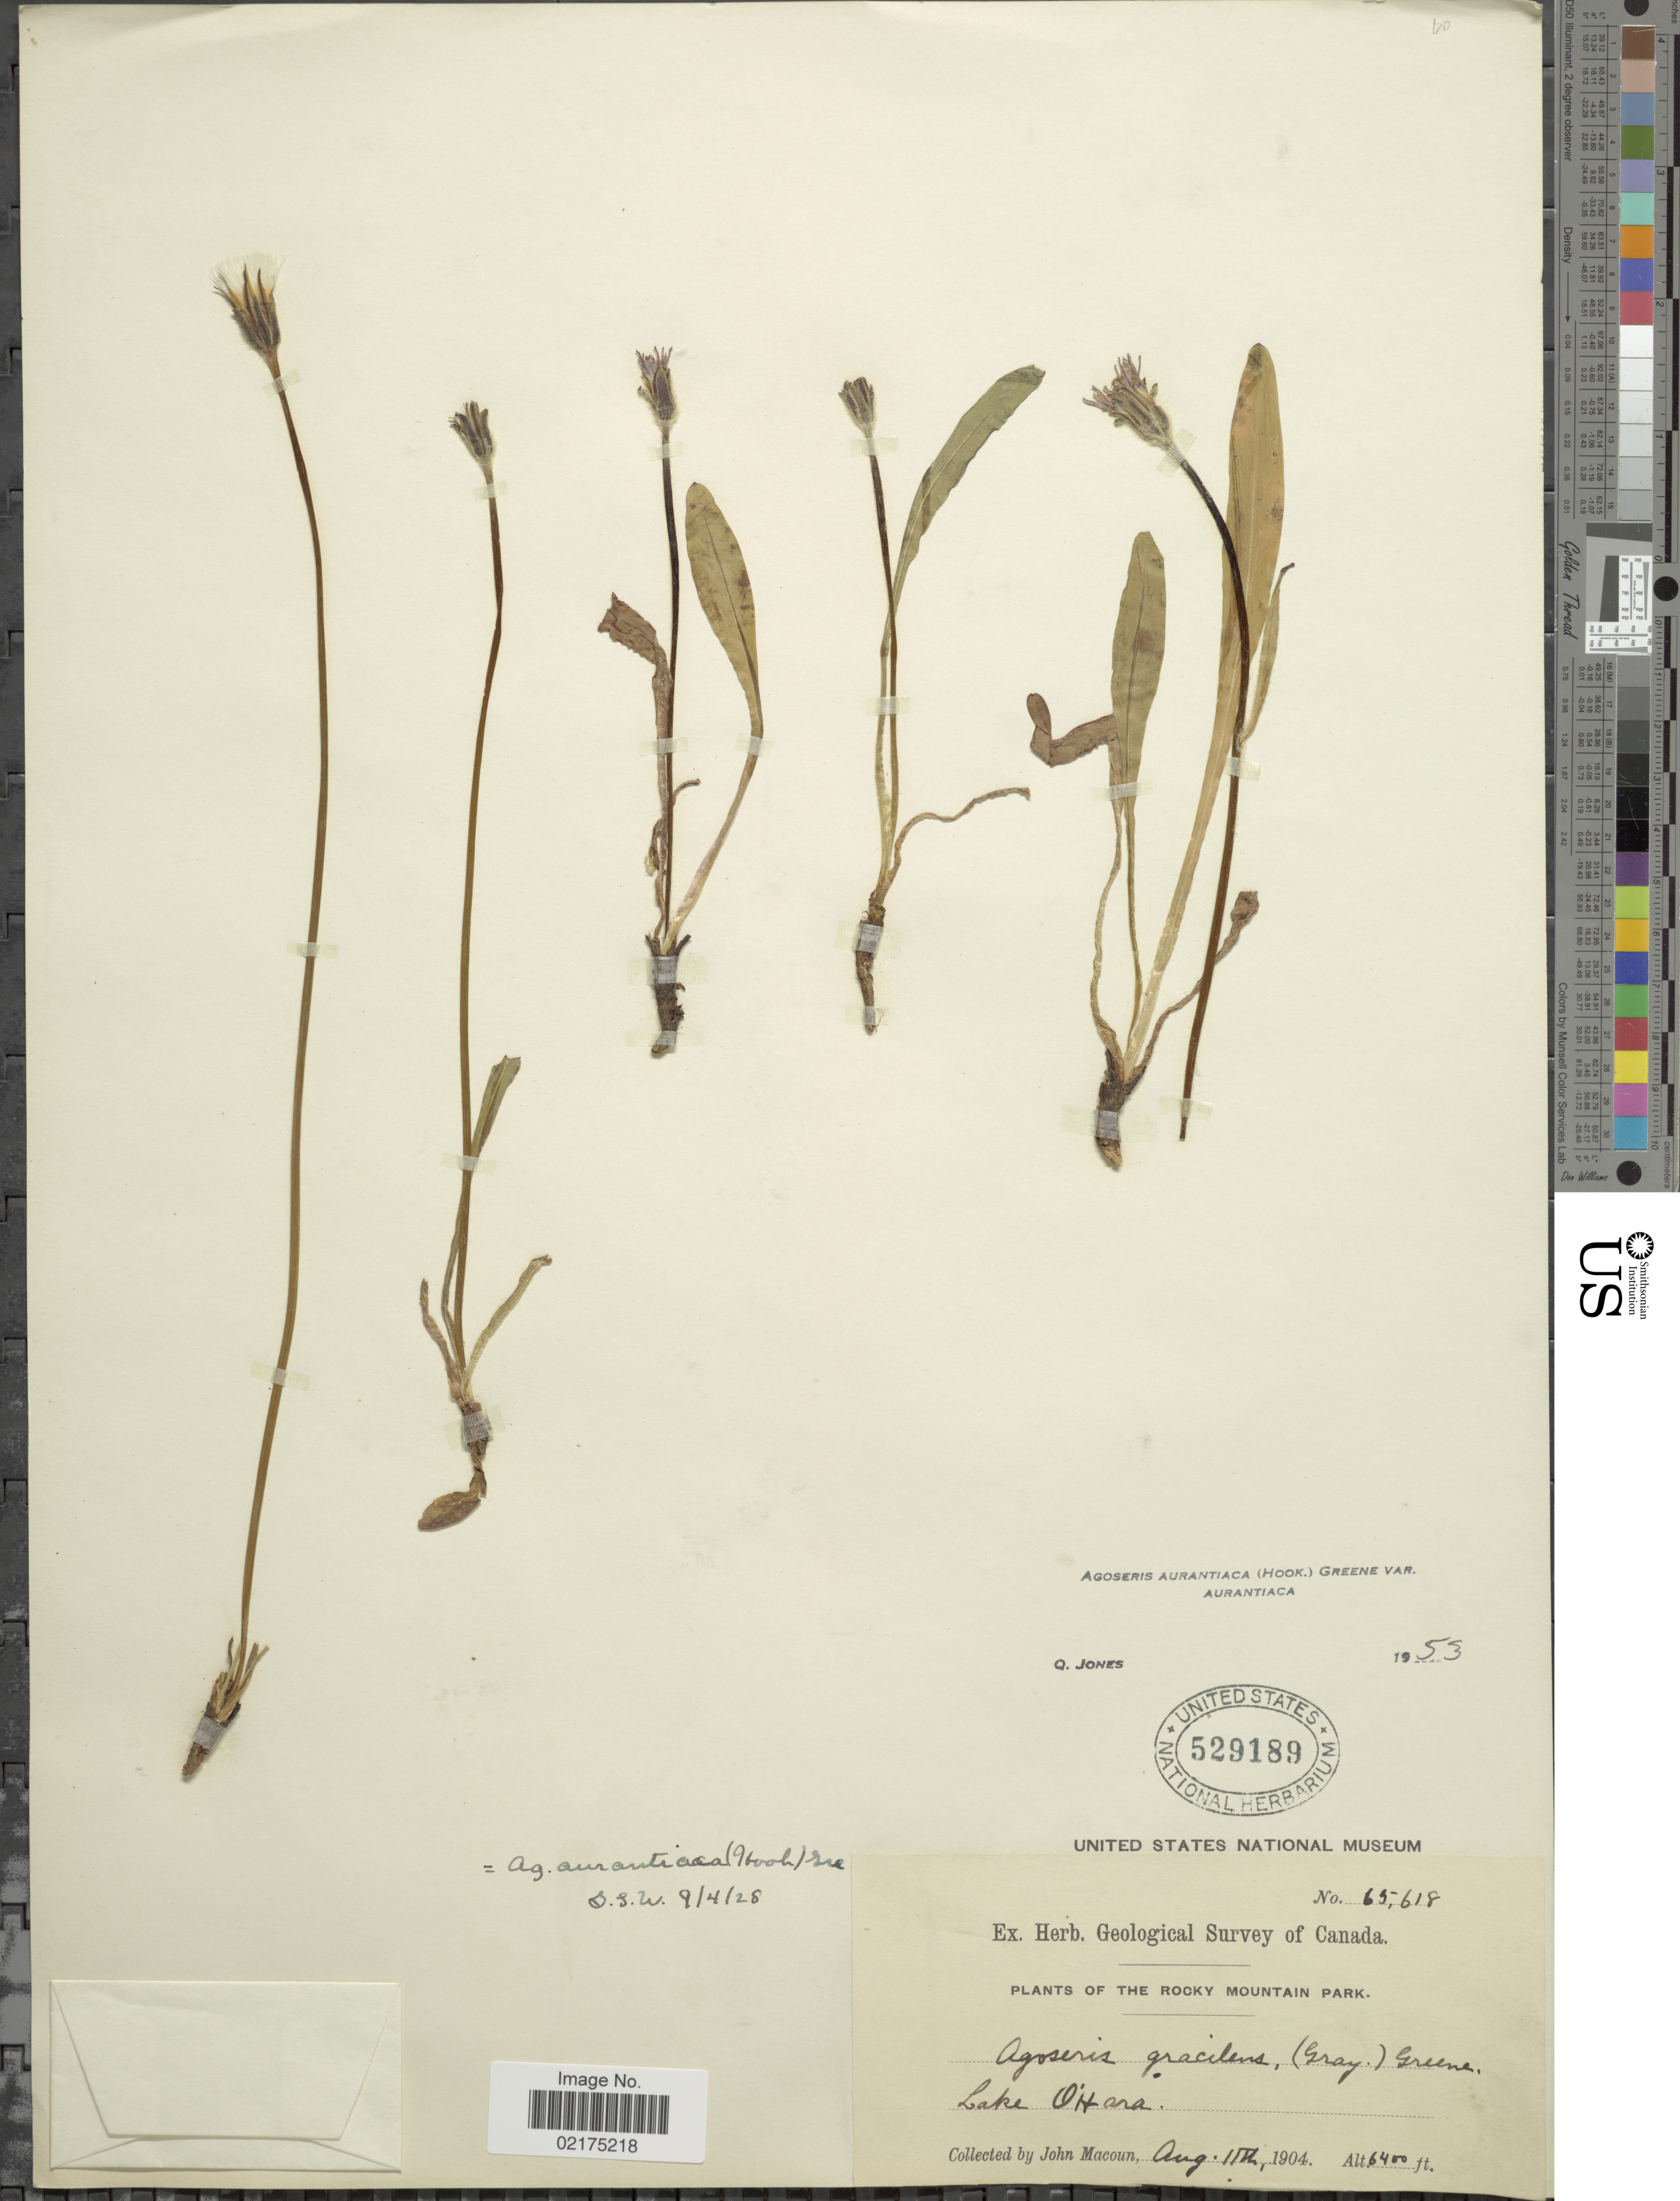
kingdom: Plantae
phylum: Tracheophyta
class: Magnoliopsida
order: Asterales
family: Asteraceae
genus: Agoseris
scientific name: Agoseris aurantiaca var. aurantiaca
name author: (Hook.) Greene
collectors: J. Macoun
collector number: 65618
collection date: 1904-08-11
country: Canada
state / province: British Columbia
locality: Rocky Mountain Park, Lake O'hara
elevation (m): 1951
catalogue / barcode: US 529189